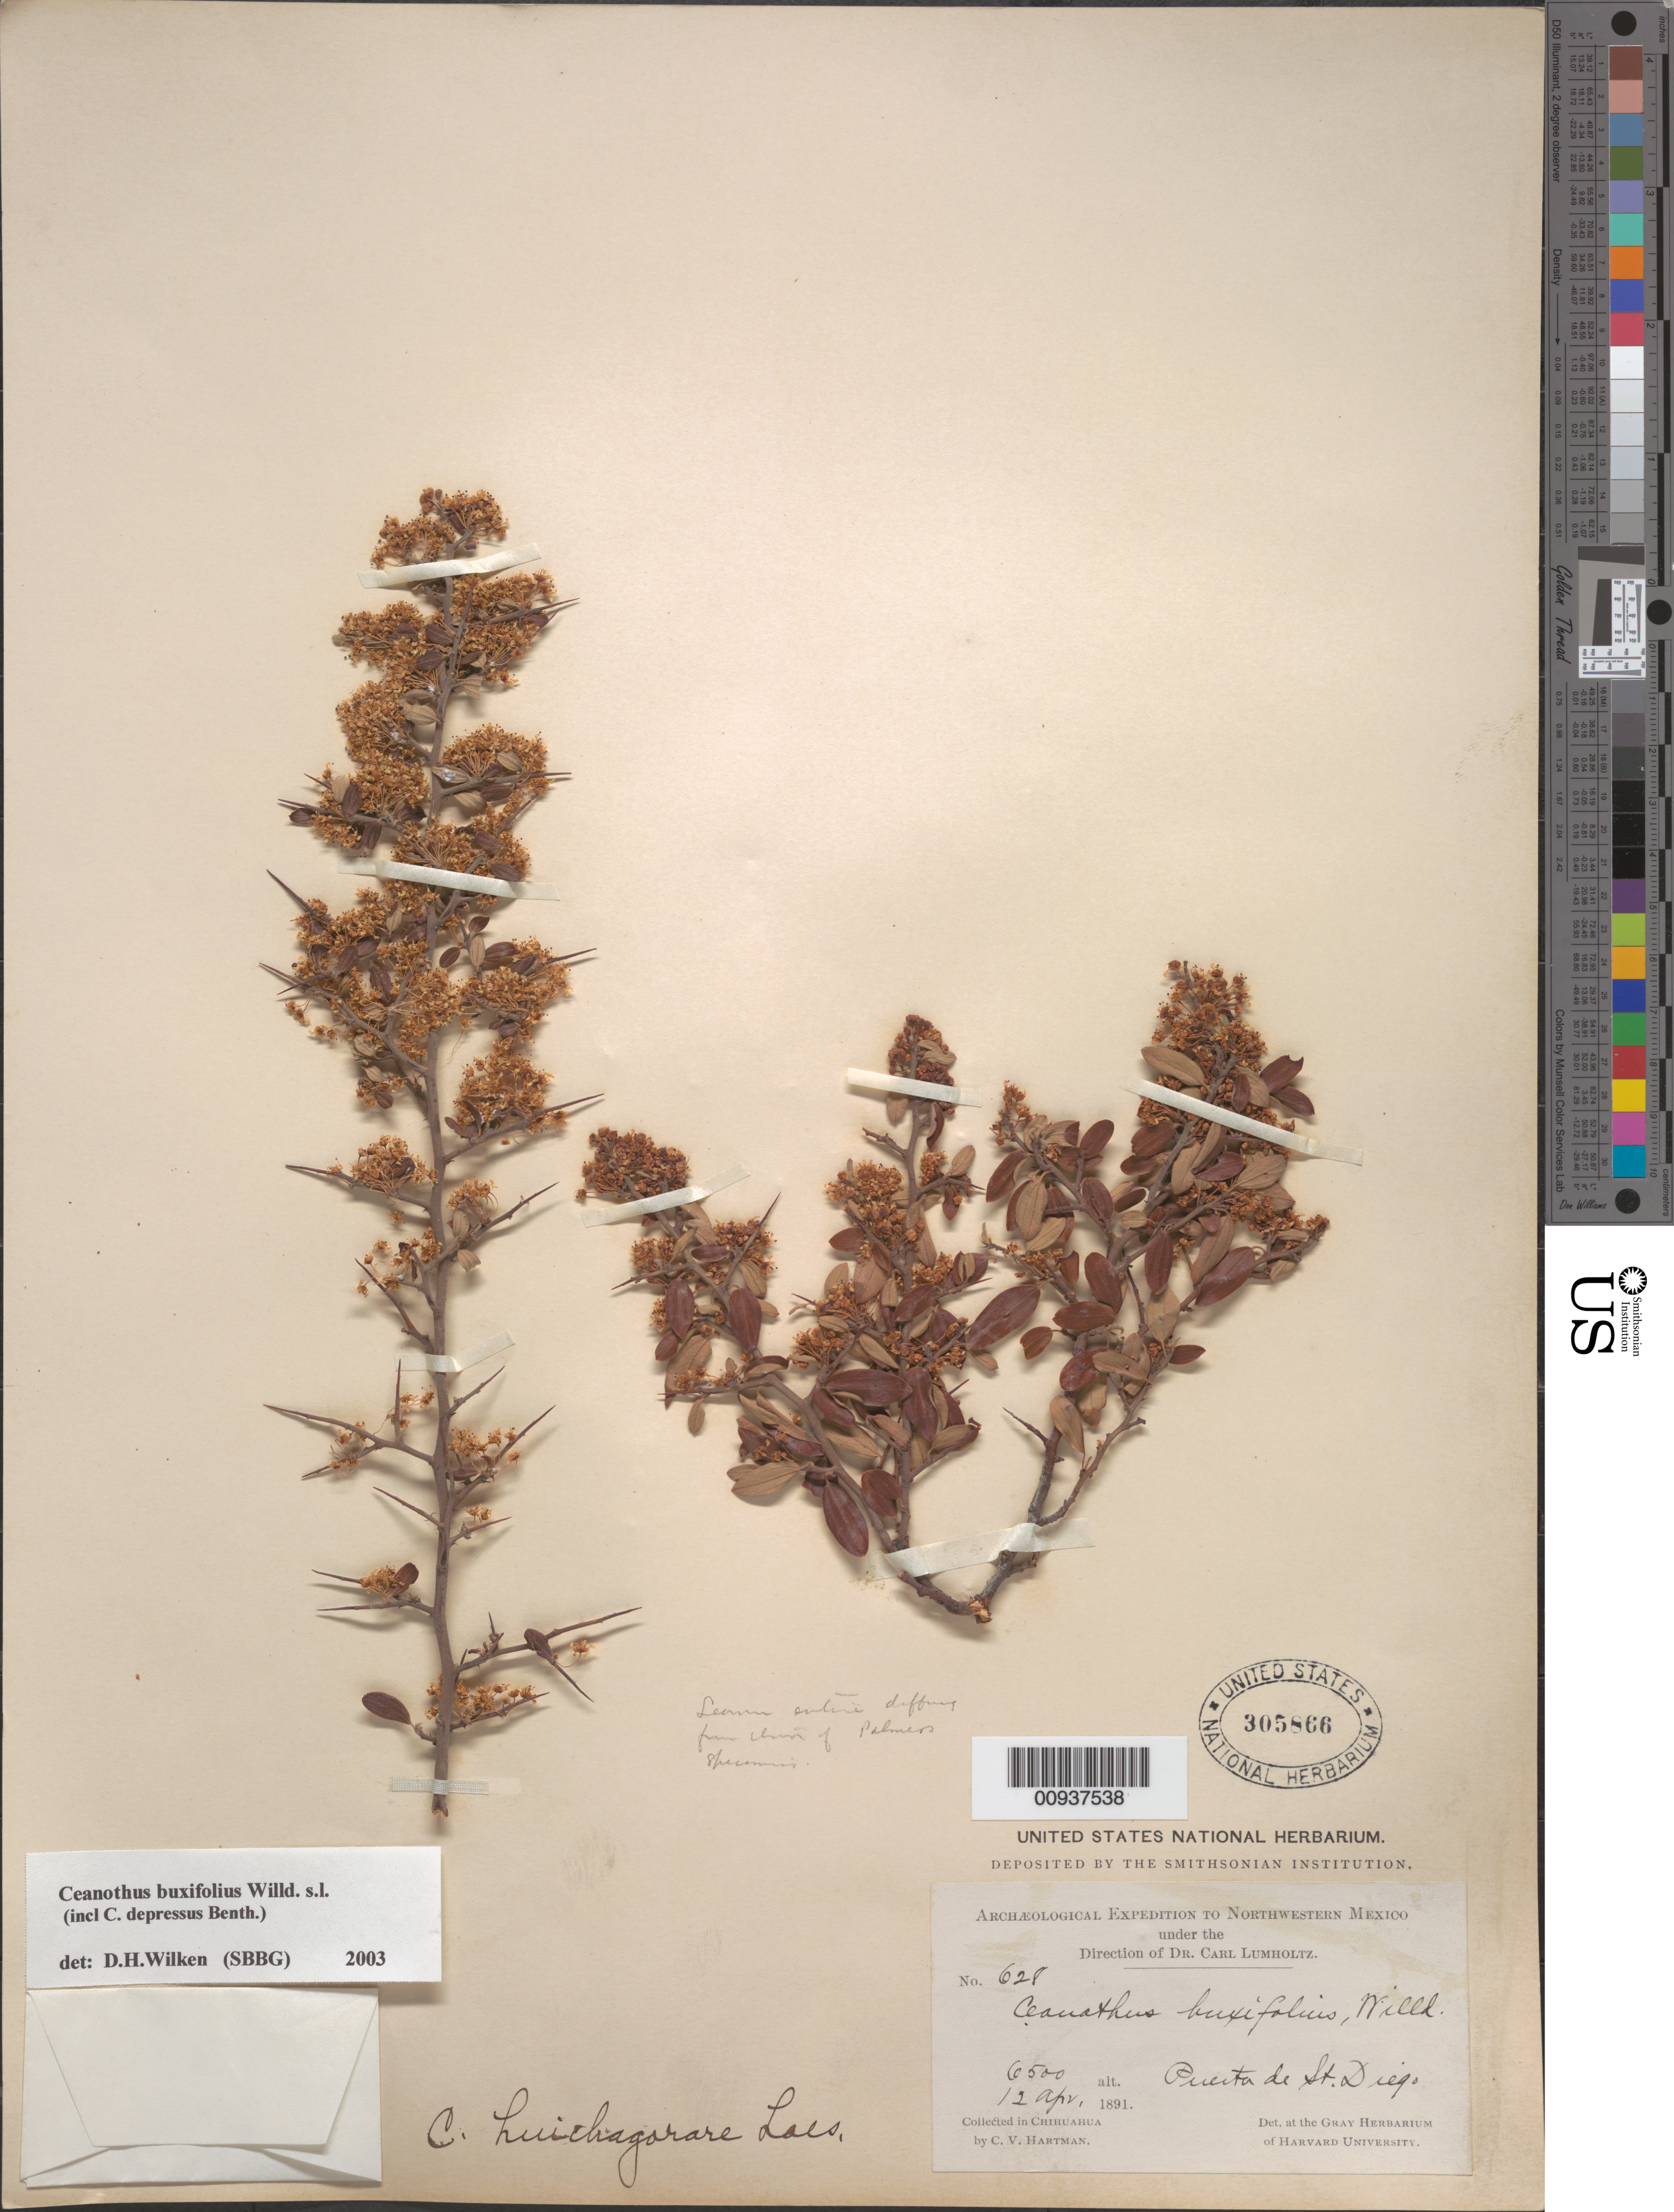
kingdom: Plantae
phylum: Tracheophyta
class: Magnoliopsida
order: Rosales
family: Rhamnaceae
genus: Ceanothus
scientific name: Ceanothus buxifolius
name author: Willd. ex Roem. & Schult.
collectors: C. V. Hartman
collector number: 628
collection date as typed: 12 Apr 1891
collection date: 1891-04-12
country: Mexico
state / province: Chihuahua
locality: Puerta de St. Diego.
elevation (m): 1981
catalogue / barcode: US 305866